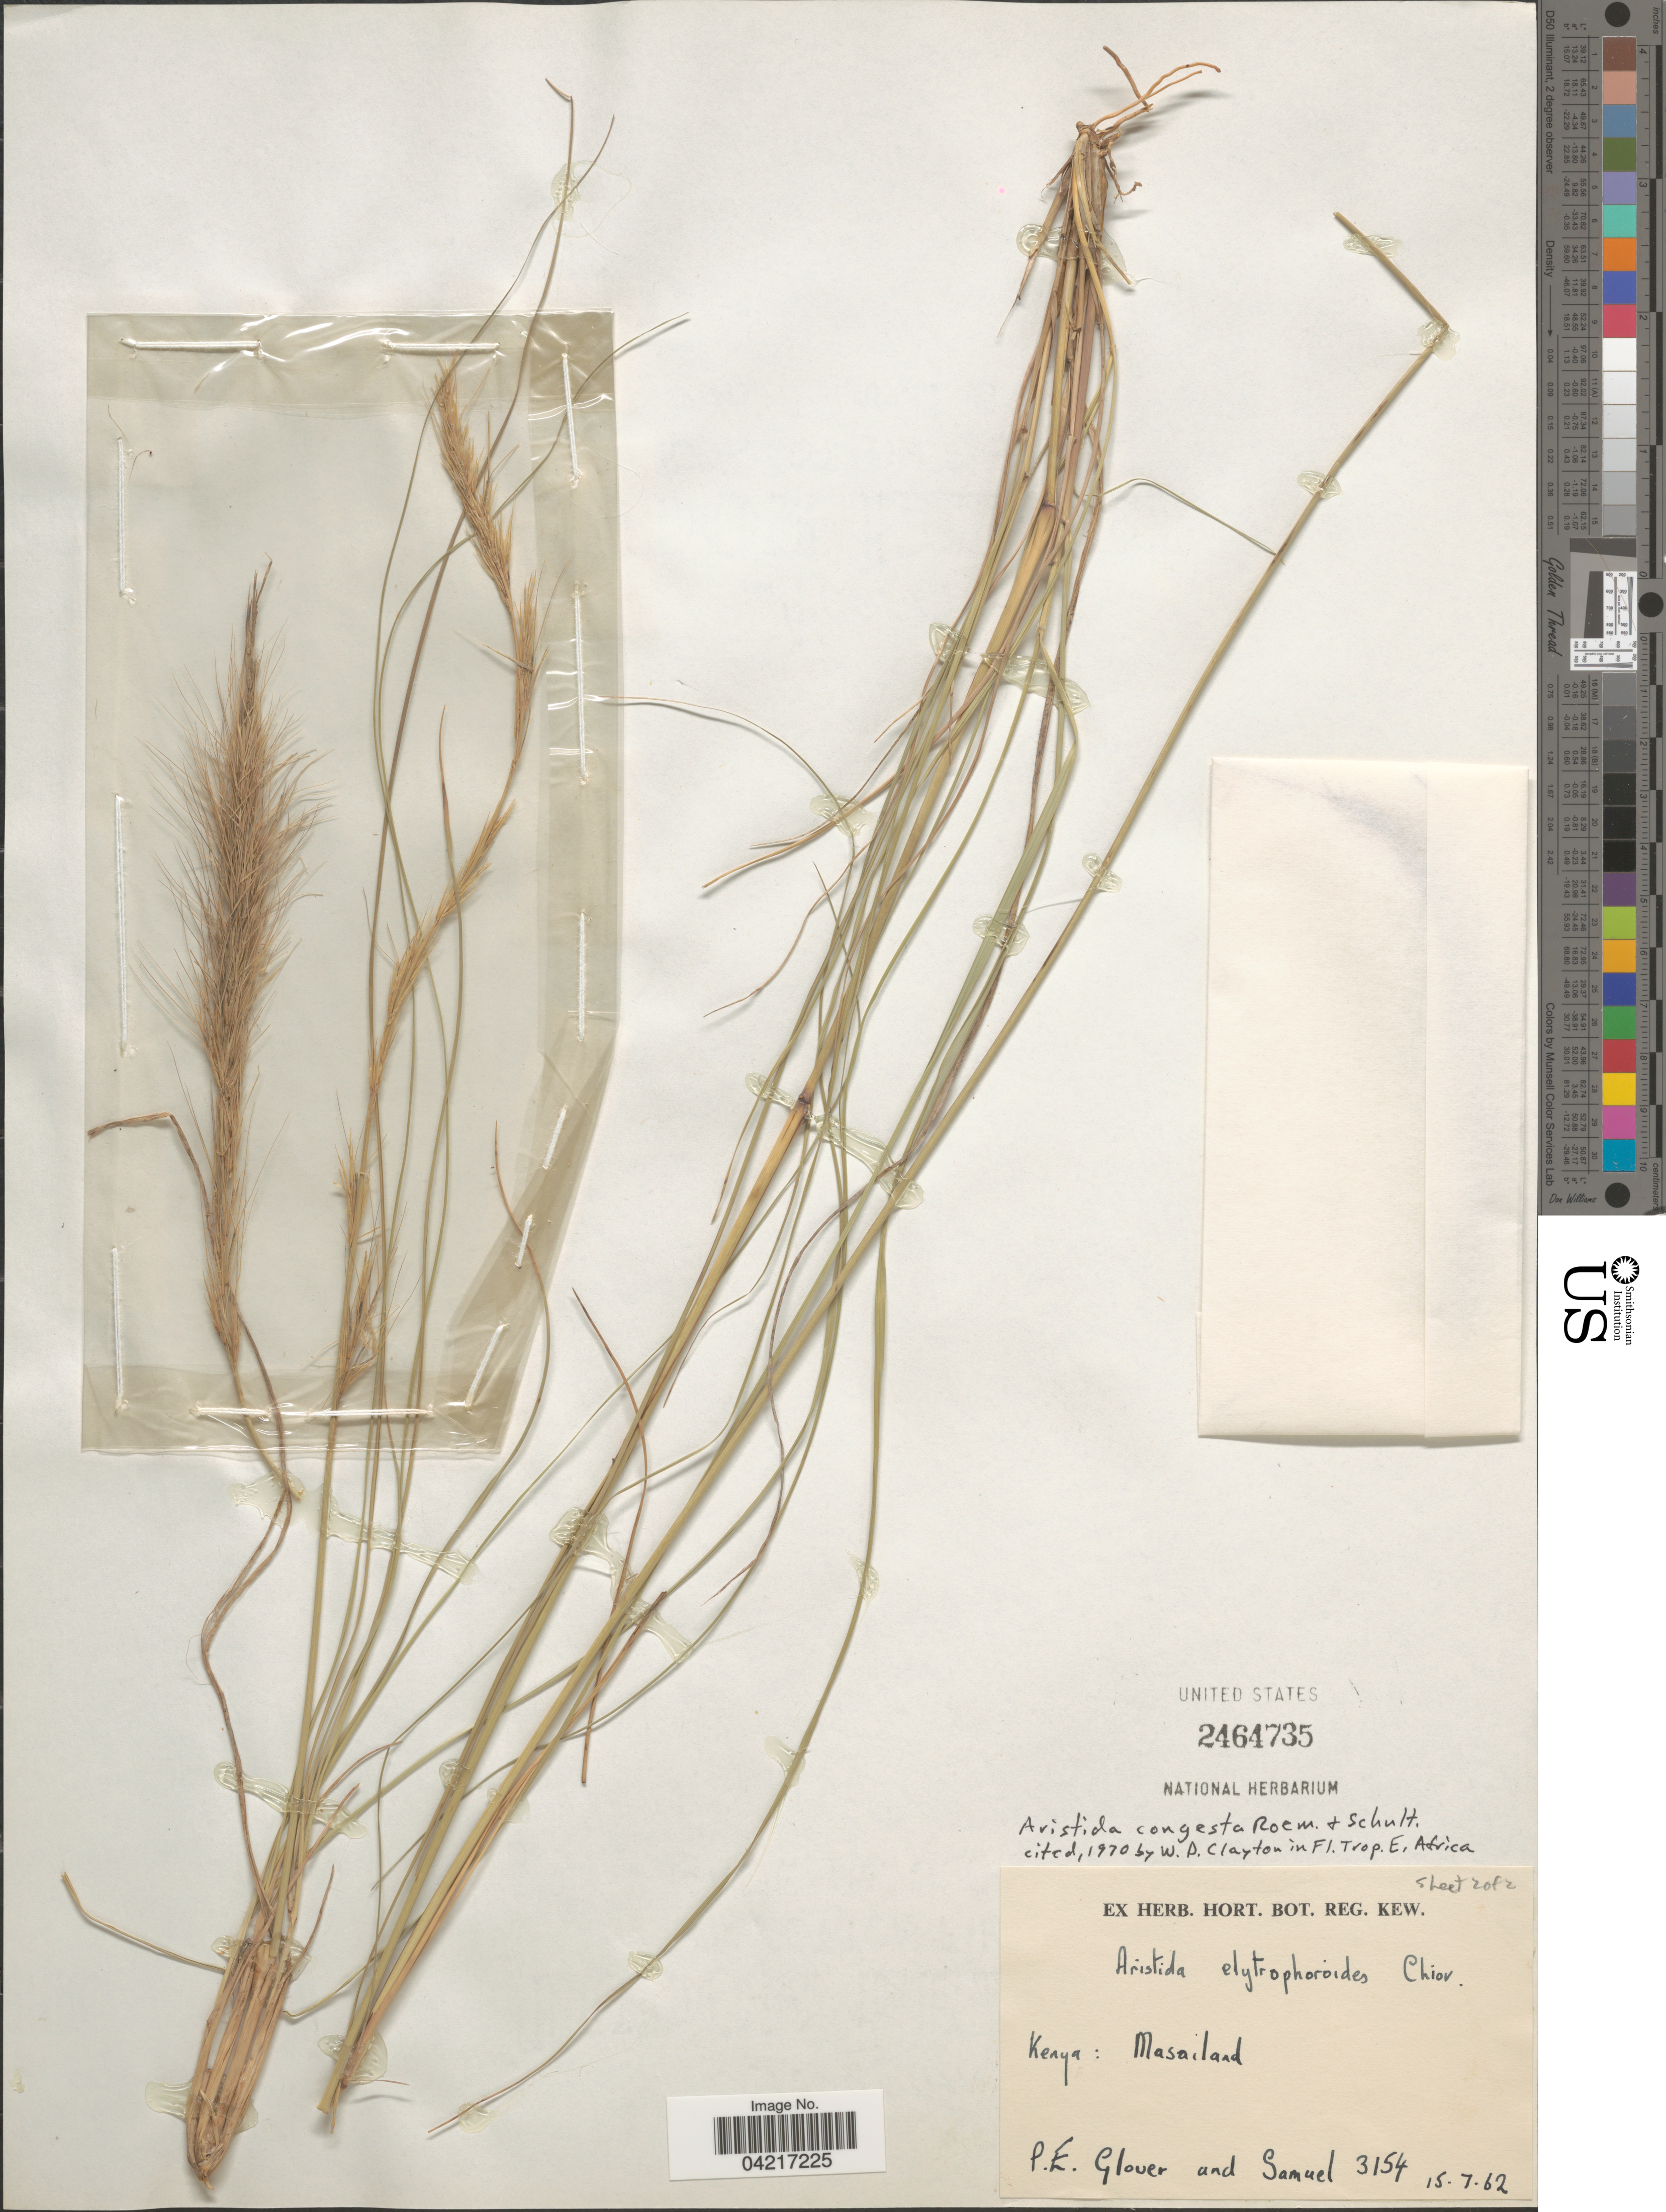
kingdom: Plantae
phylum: Tracheophyta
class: Liliopsida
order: Poales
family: Poaceae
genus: Aristida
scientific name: Aristida congesta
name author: Roem. & Schult.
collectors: P. Glover & -. Samuel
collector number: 3154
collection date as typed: Transcribed d/m/y: 15/7/62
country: Kenya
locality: Masailand.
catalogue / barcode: US 2464735